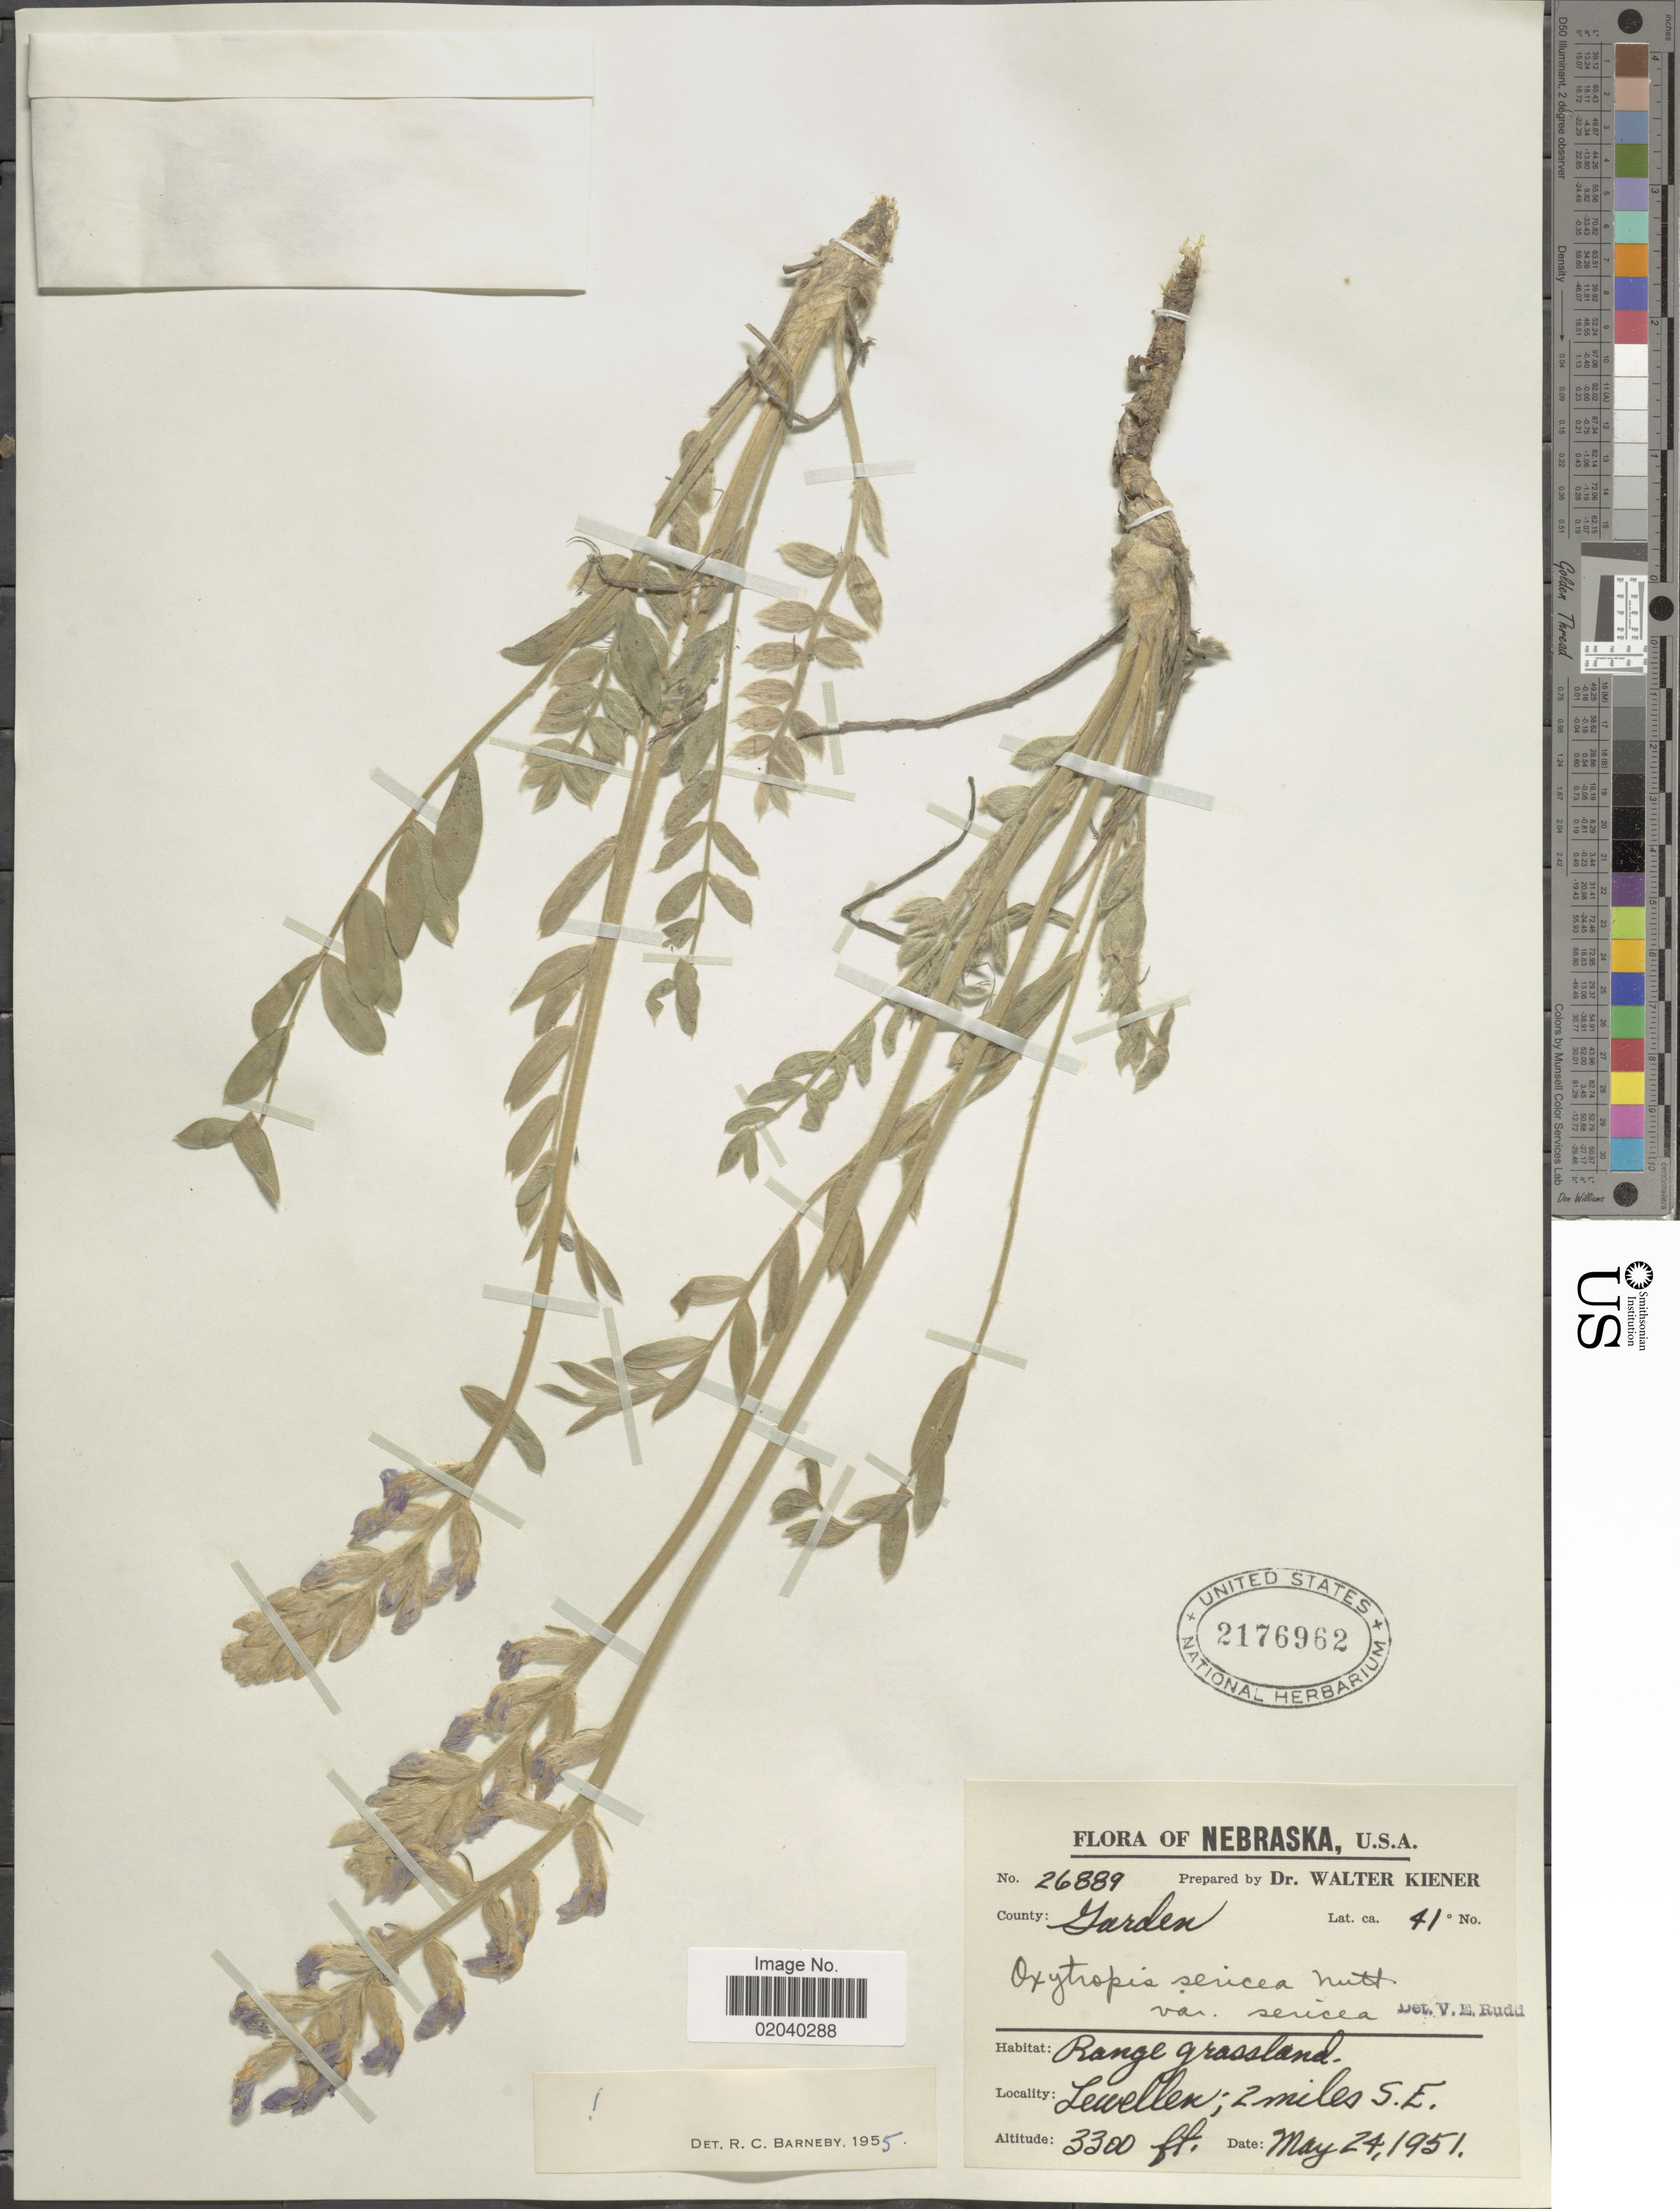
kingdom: Plantae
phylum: Tracheophyta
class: Magnoliopsida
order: Fabales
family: Fabaceae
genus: Oxytropis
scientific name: Oxytropis sericea var. sericea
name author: Nutt.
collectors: W. Kiener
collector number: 26889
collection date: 1951-05-24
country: United States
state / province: Nebraska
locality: County: Garden, Range grassland, Lewellen; 2 miles S.E.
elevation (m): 1006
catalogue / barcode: US 2176962